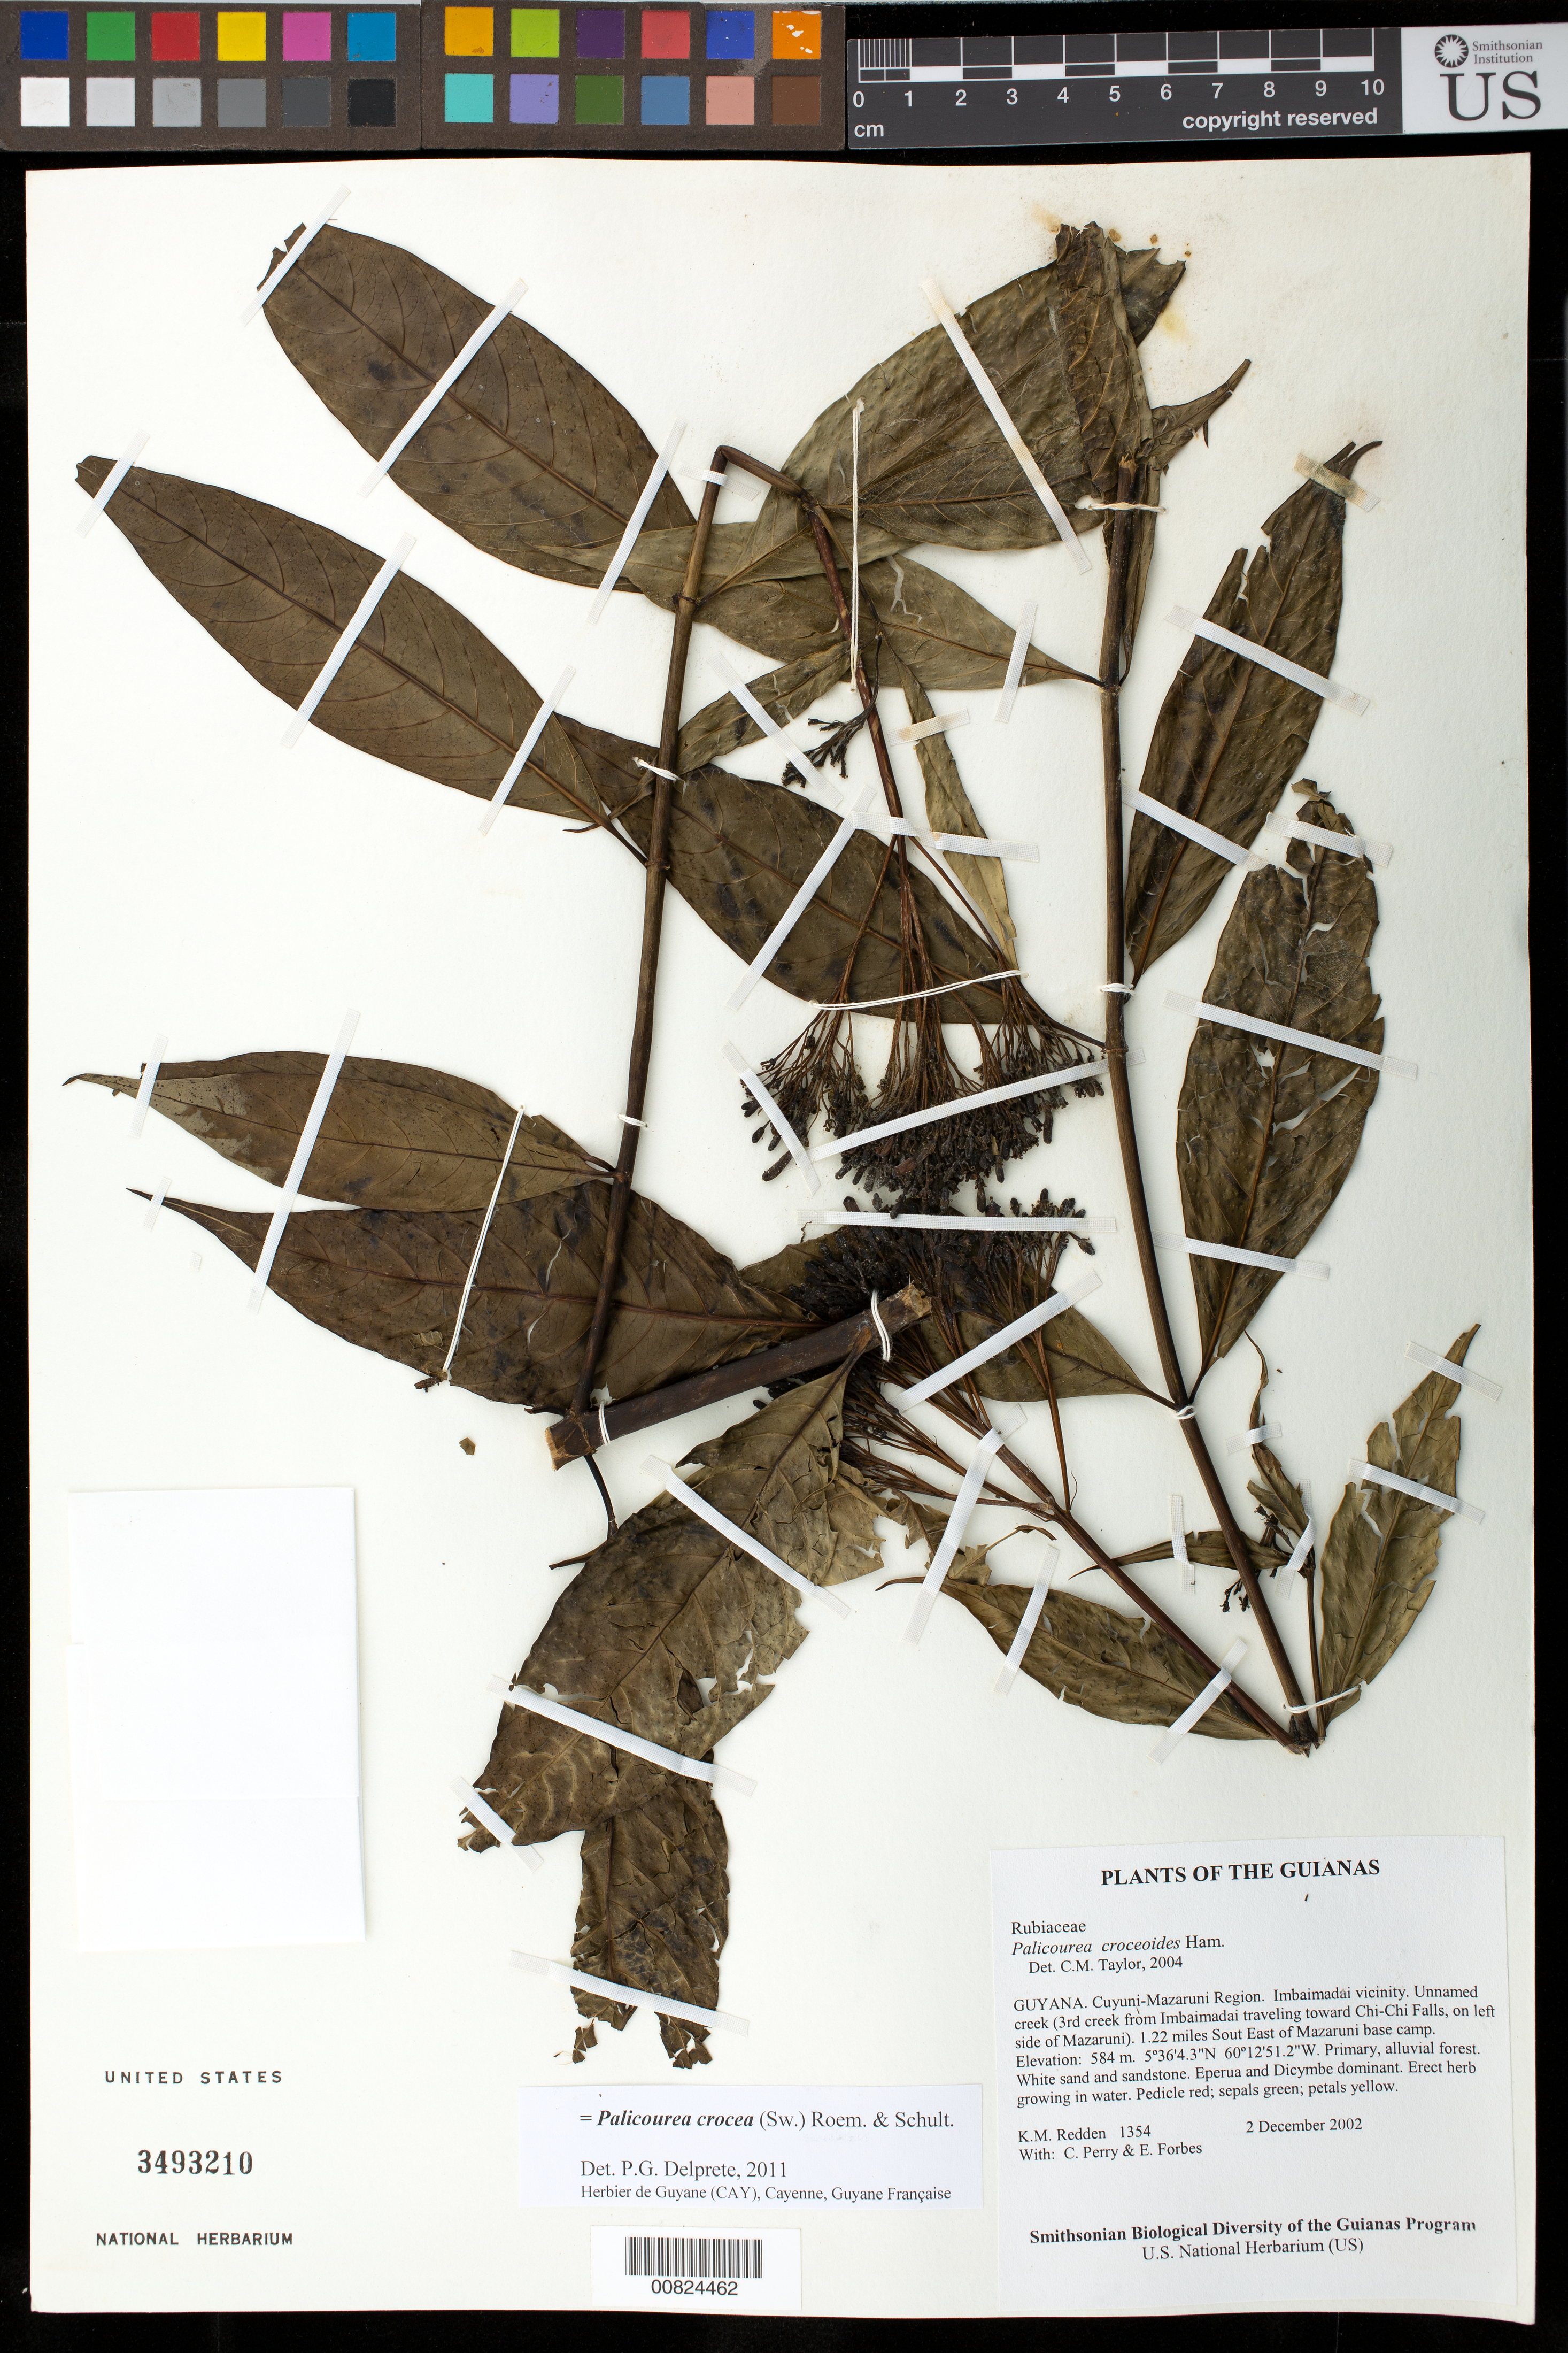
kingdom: Plantae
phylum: Tracheophyta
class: Magnoliopsida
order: Gentianales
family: Rubiaceae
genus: Palicourea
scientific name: Palicourea crocea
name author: (Sw.) Schult.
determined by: Delprete, P. G., Herb. de Guyane Cay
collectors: K. M. Redden, C. Perry & E. Forbes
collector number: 1354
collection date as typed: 2 December 2002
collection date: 2002-12-02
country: Guyana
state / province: Cuyuni-Mazaruni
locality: Imbaimadai vicinity. Unnamed creek (3rd creek from Imbaimadai traveling toward Chi-Chi Falls, on left side of Mazaruni). 1.22 miles Southeast of Mazaruni base camp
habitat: Primary, alluvial forest. White sand and sandstone. Eperua and Dicymbe dominant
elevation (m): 584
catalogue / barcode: US 3493210